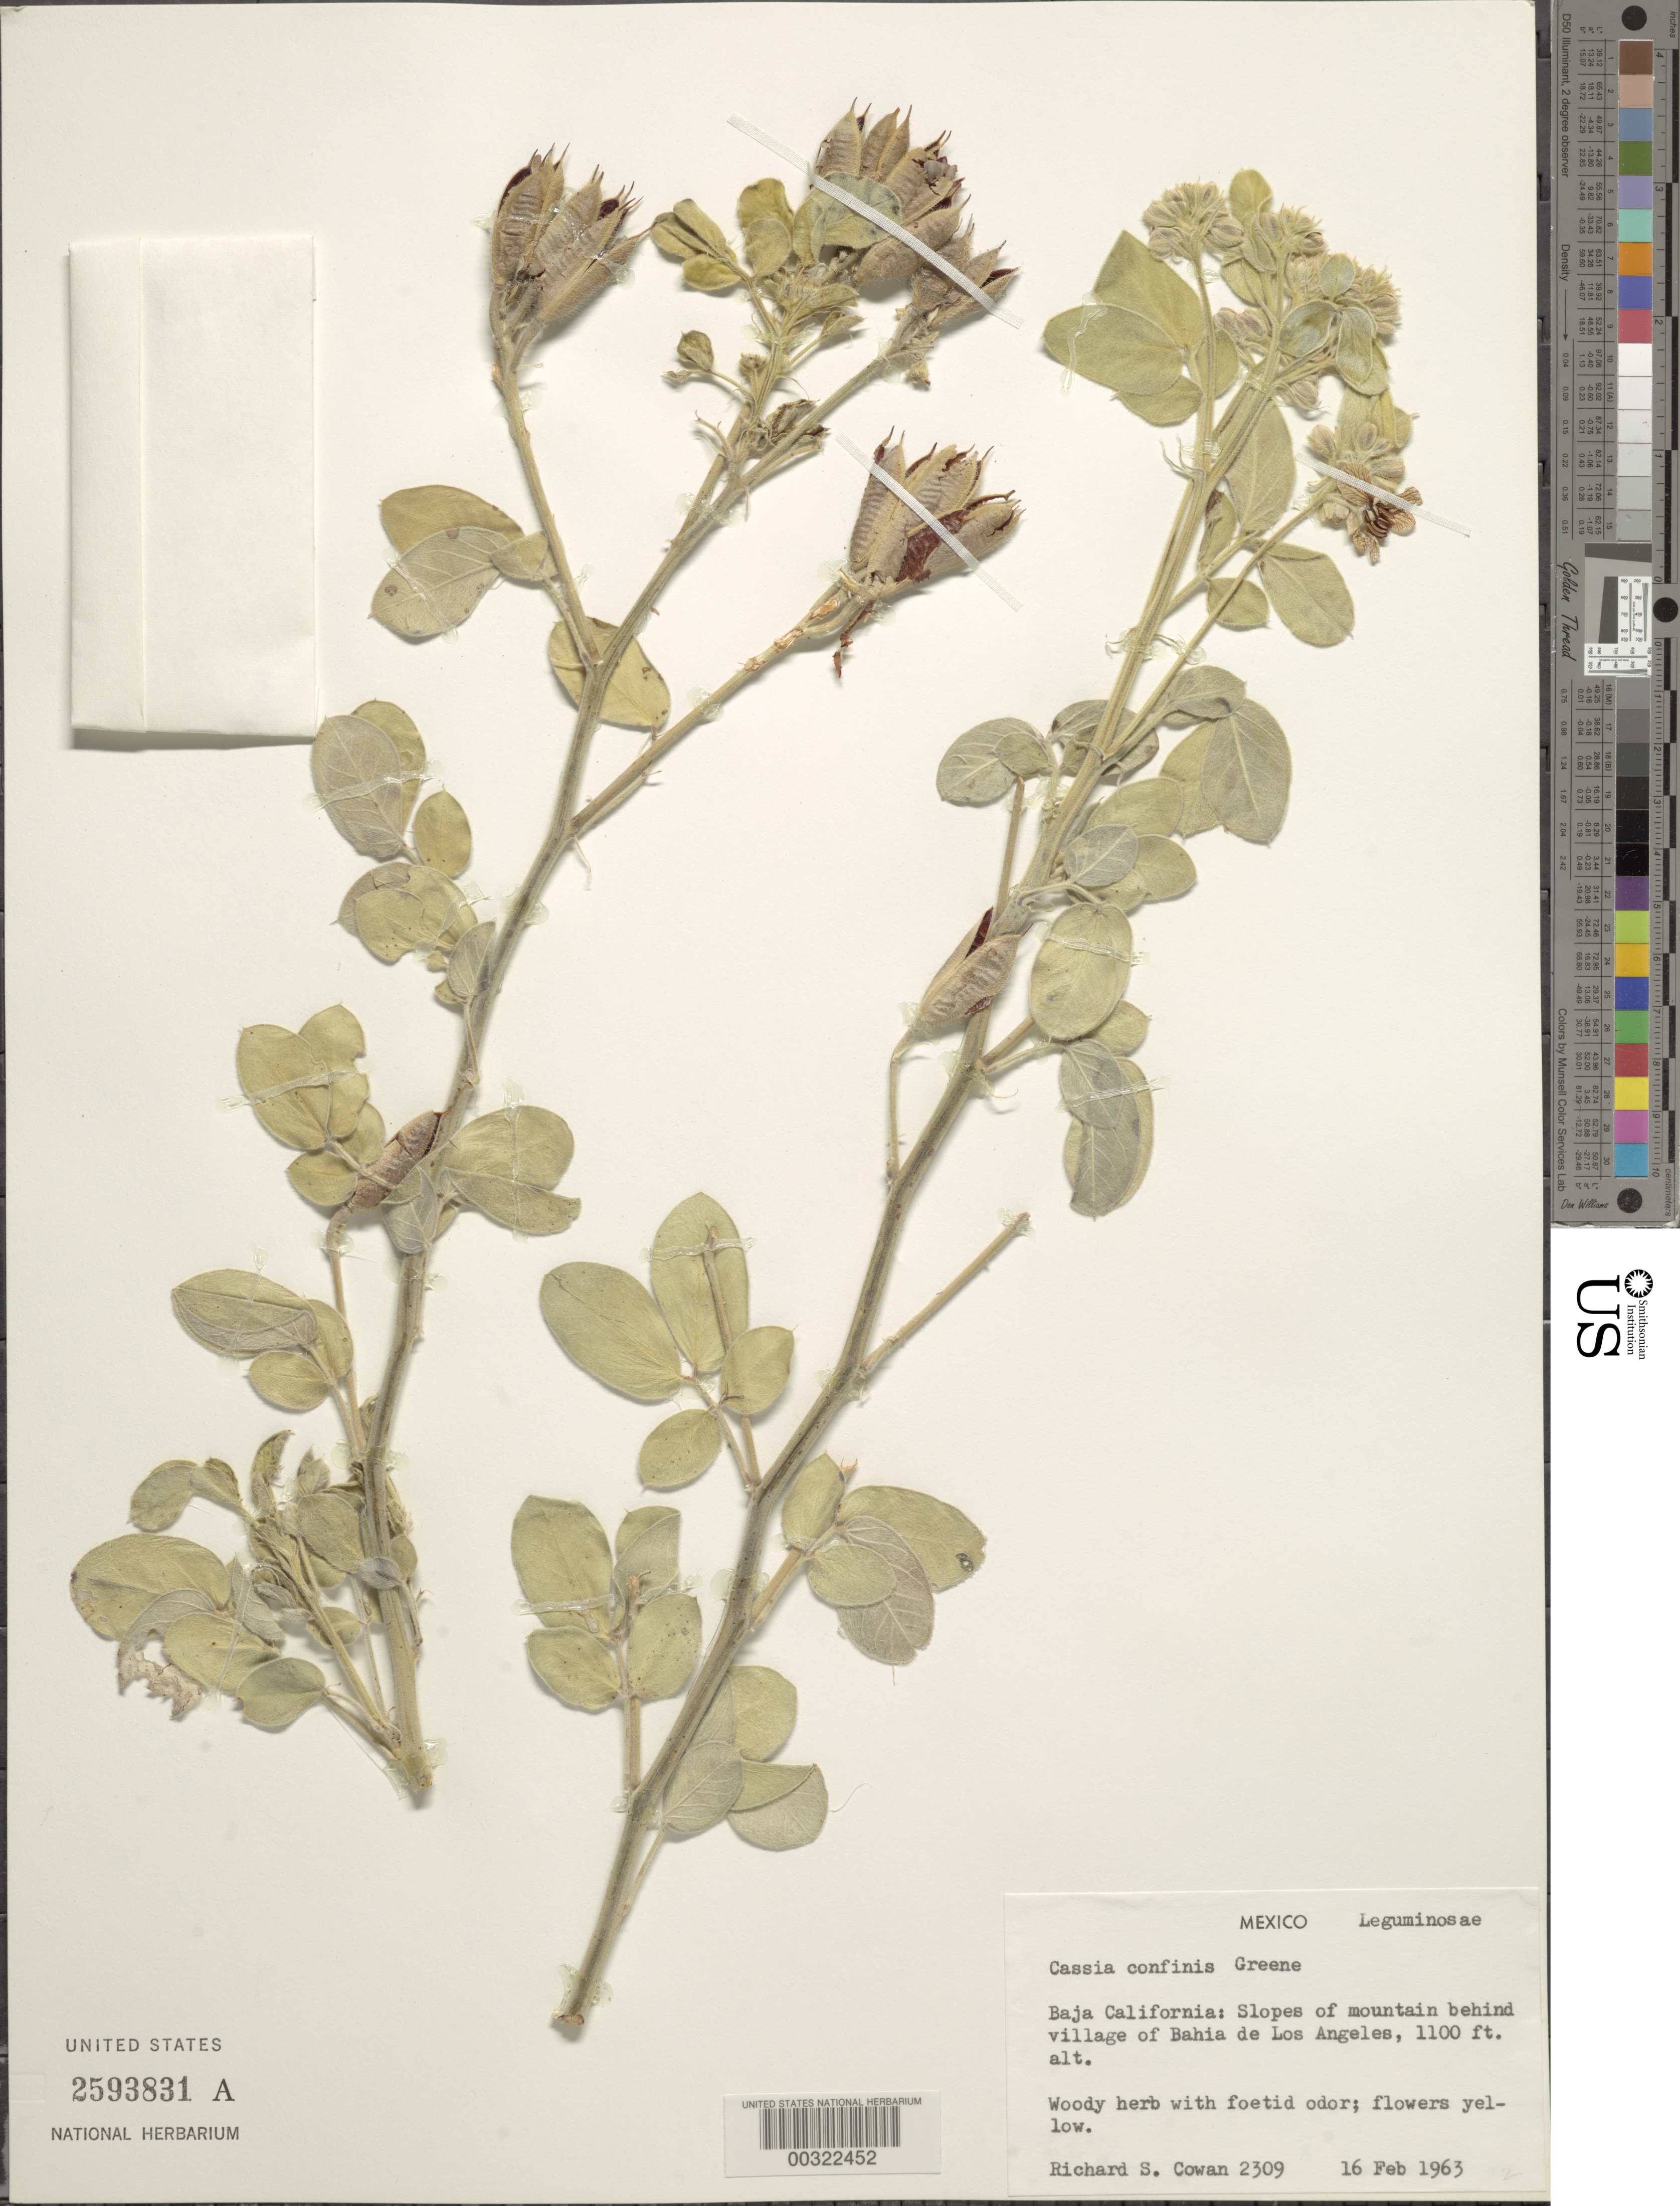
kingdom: Plantae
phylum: Tracheophyta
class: Magnoliopsida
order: Fabales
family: Fabaceae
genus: Senna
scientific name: Senna confinis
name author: (Greene) H.S. Irwin & Barneby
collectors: R. S. Cowan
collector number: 2309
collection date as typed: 16 Feb 1963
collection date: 1963-02-16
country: Mexico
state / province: Baja California Norte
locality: Behind village of Bahia de Los Angeles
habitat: Slopes of mountain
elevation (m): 335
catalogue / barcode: US 2593831A